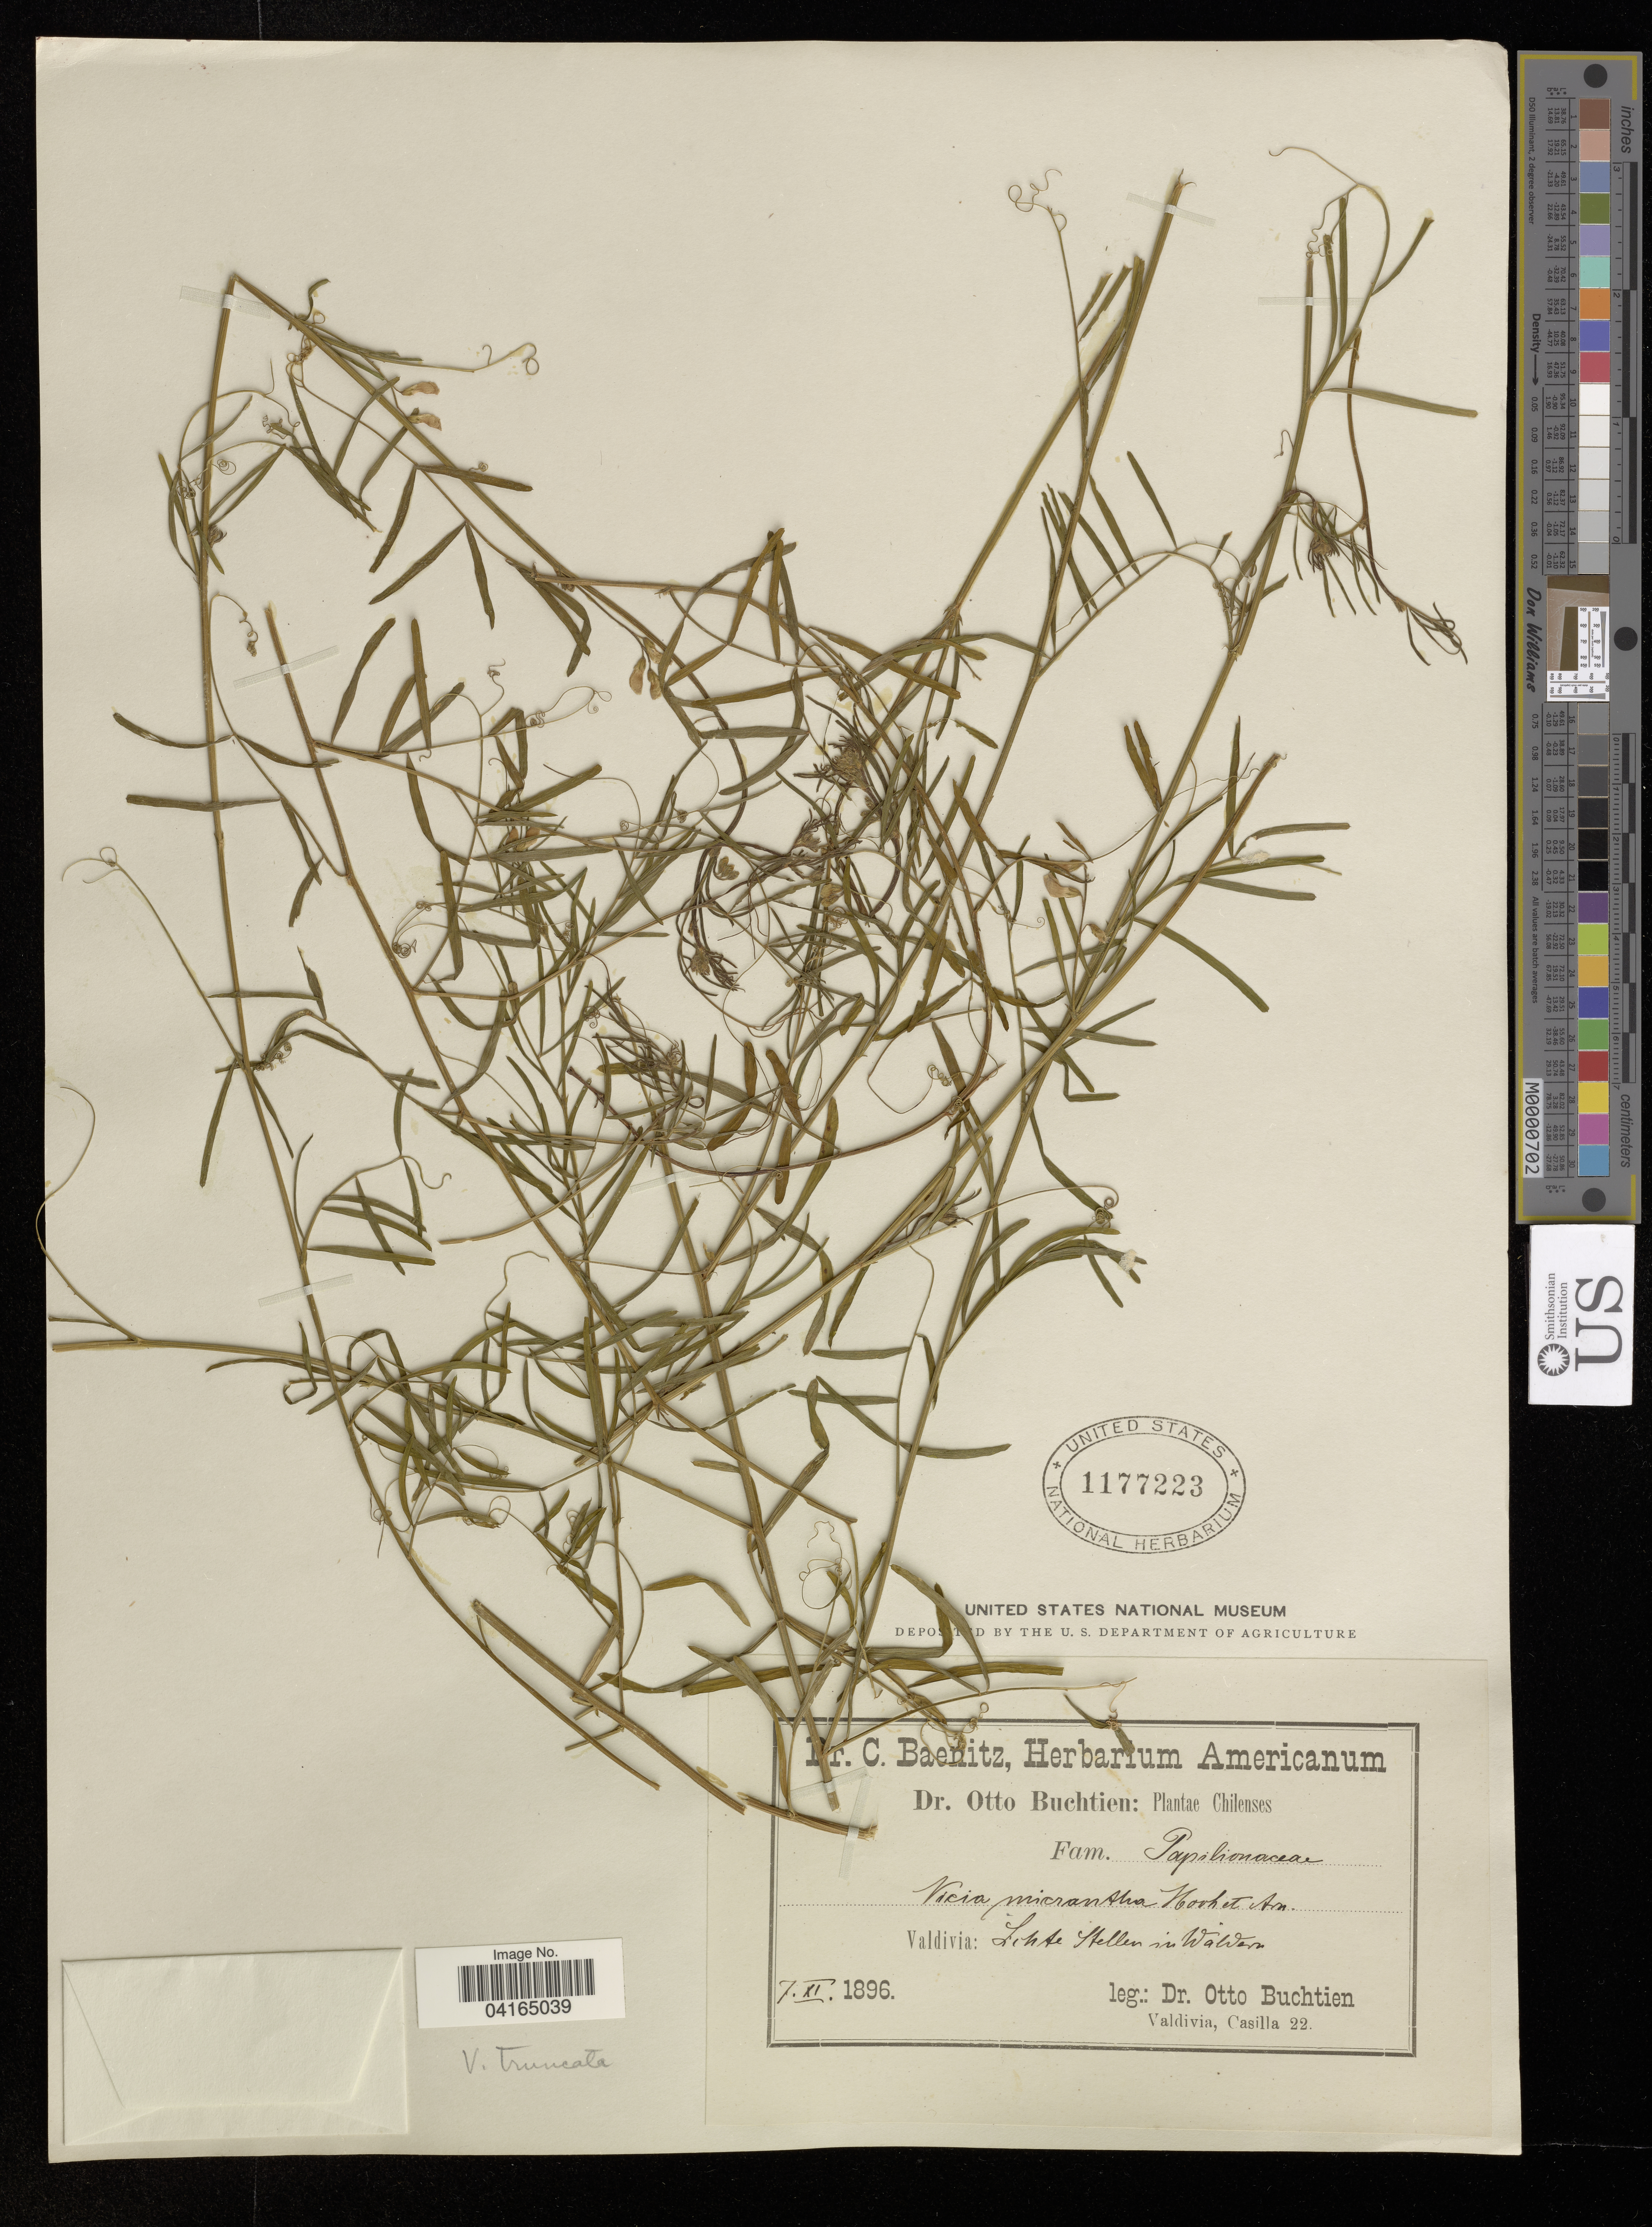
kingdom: Plantae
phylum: Tracheophyta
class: Magnoliopsida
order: Fabales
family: Fabaceae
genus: Vicia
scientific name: Vicia micrantha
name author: Lowe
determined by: Hechenleitner, Paulina, RBG Edinburgh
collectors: O. Buchtien & C. Valdivia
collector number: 22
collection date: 1896-11-07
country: Chile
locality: Valdivia: Little Hellen in Walvera.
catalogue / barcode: US 1177223